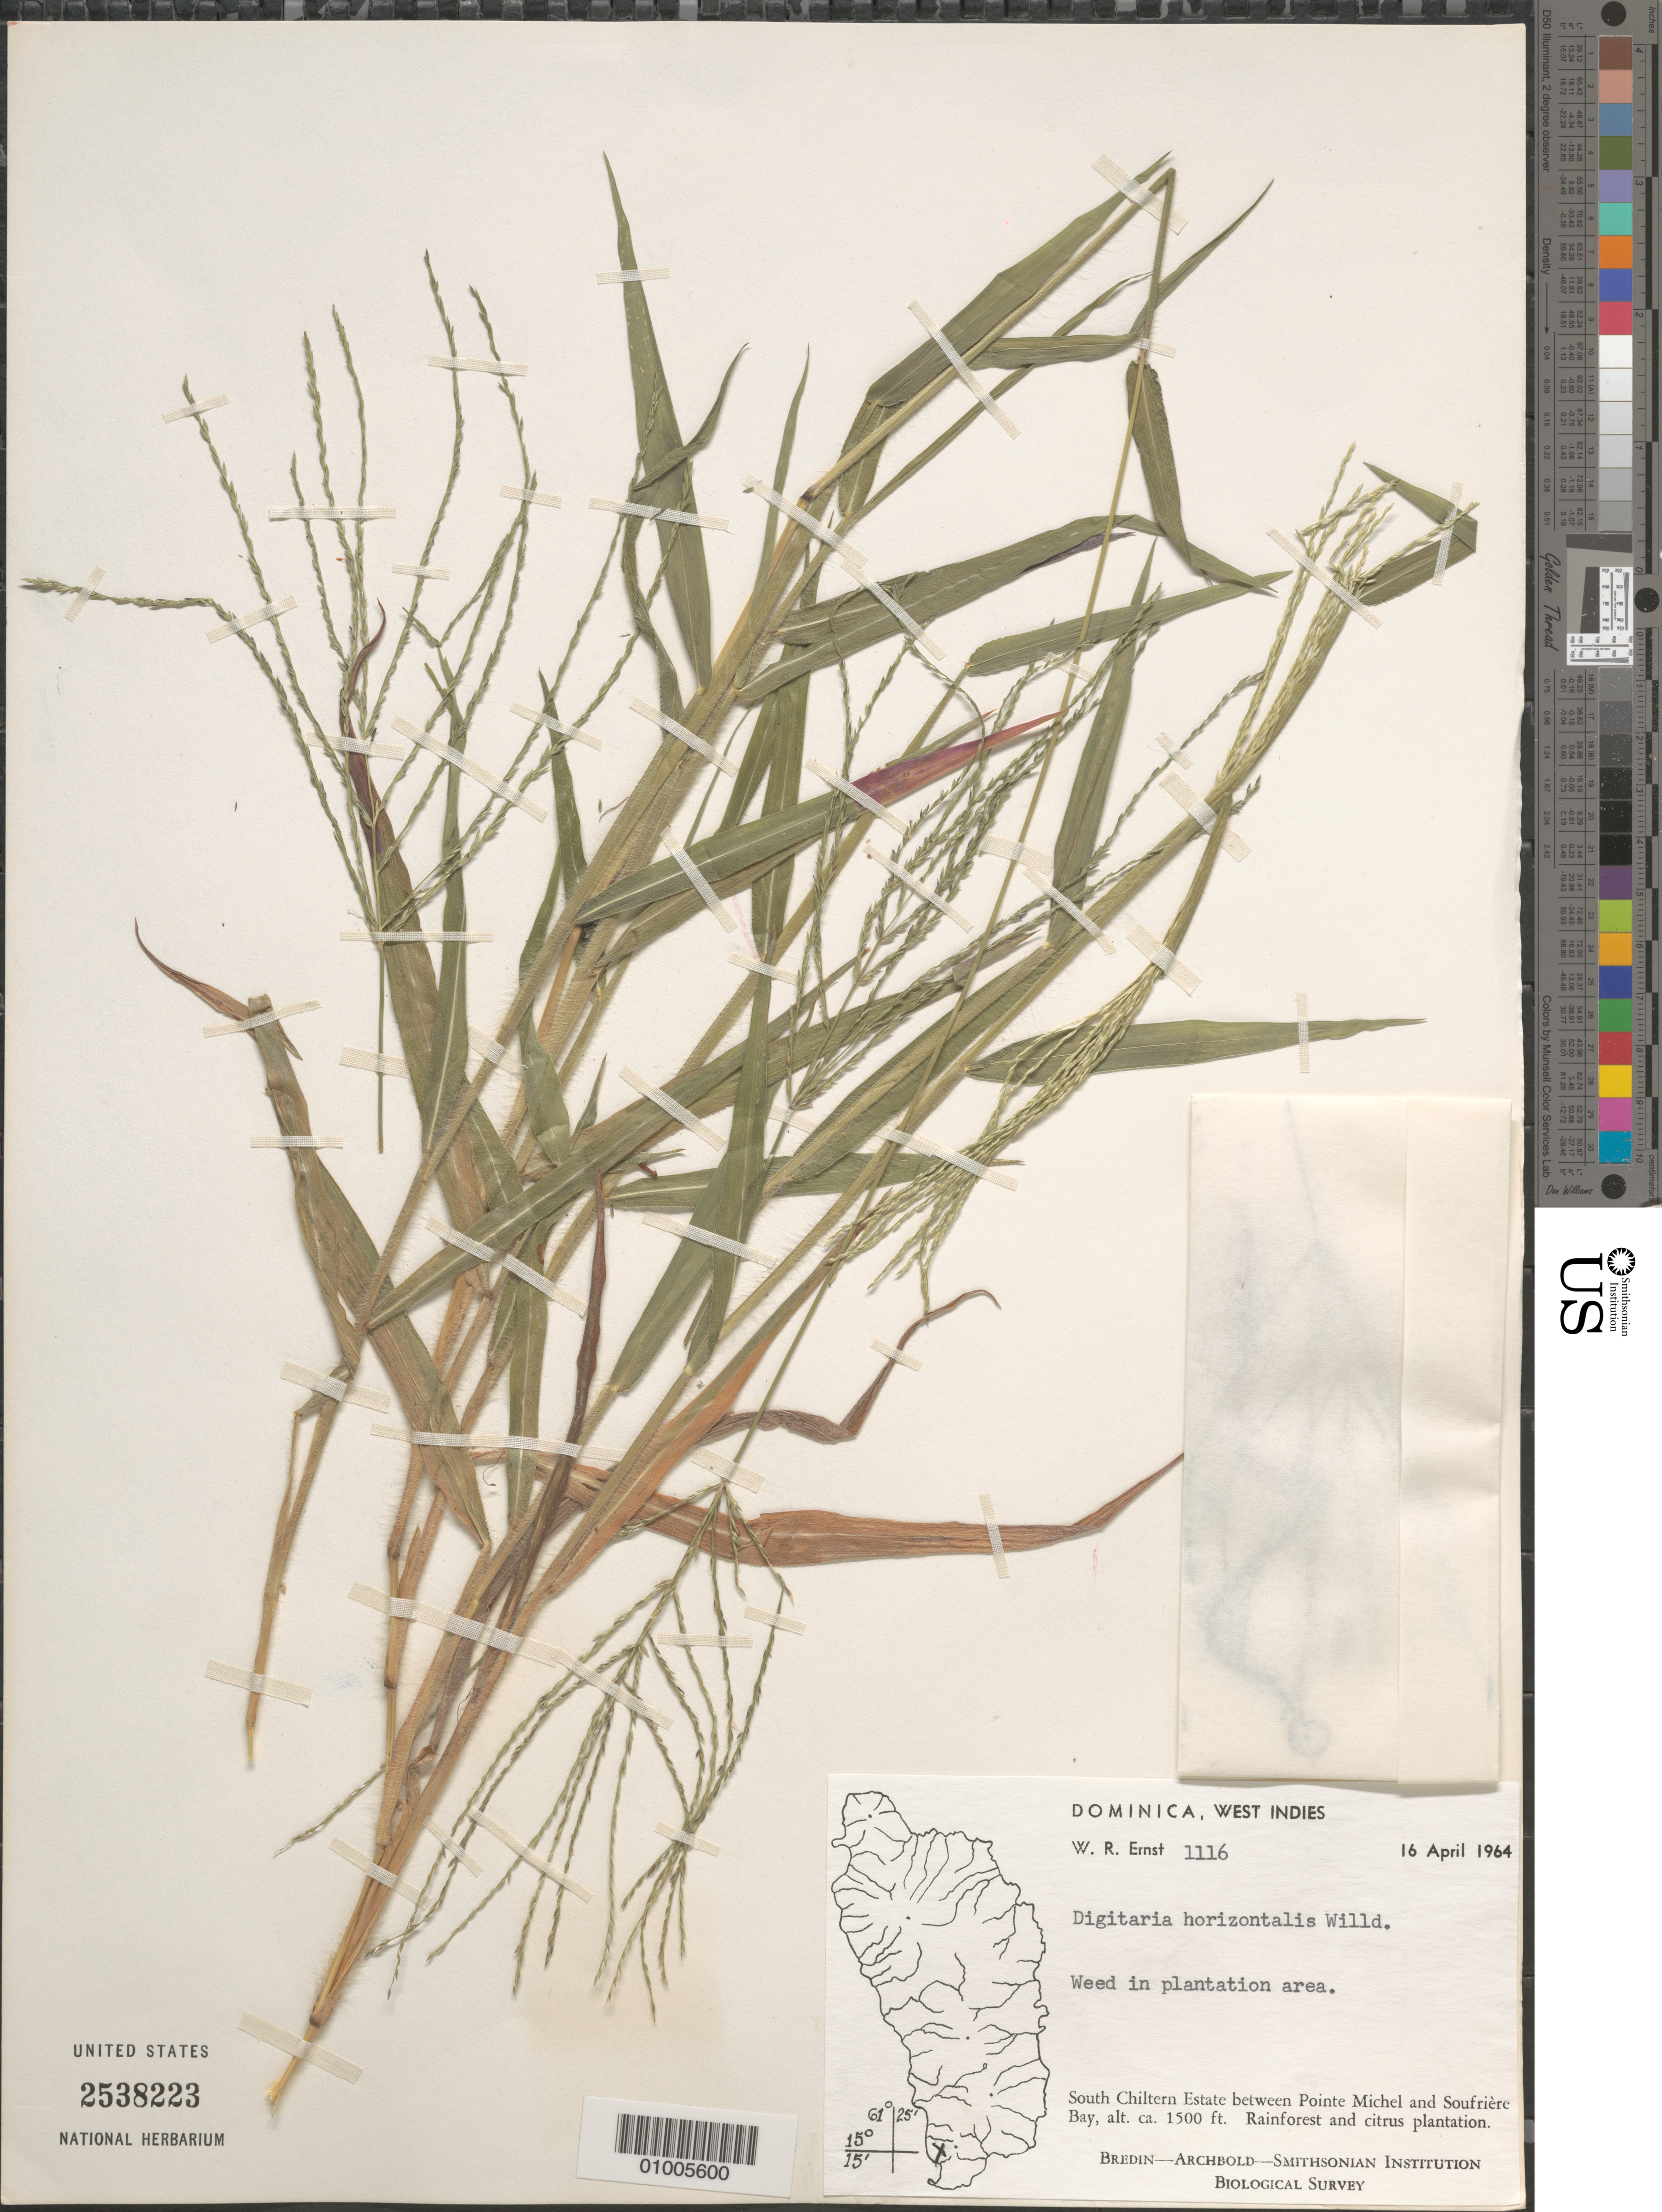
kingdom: Plantae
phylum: Tracheophyta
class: Liliopsida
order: Poales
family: Poaceae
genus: Digitaria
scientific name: Digitaria horizontalis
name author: Willd.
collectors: W. R. Ernst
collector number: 1116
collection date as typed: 16 Apr 1964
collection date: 1964-04-16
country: Dominica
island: Dominica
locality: Weed in pantation area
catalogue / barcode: US 2538223